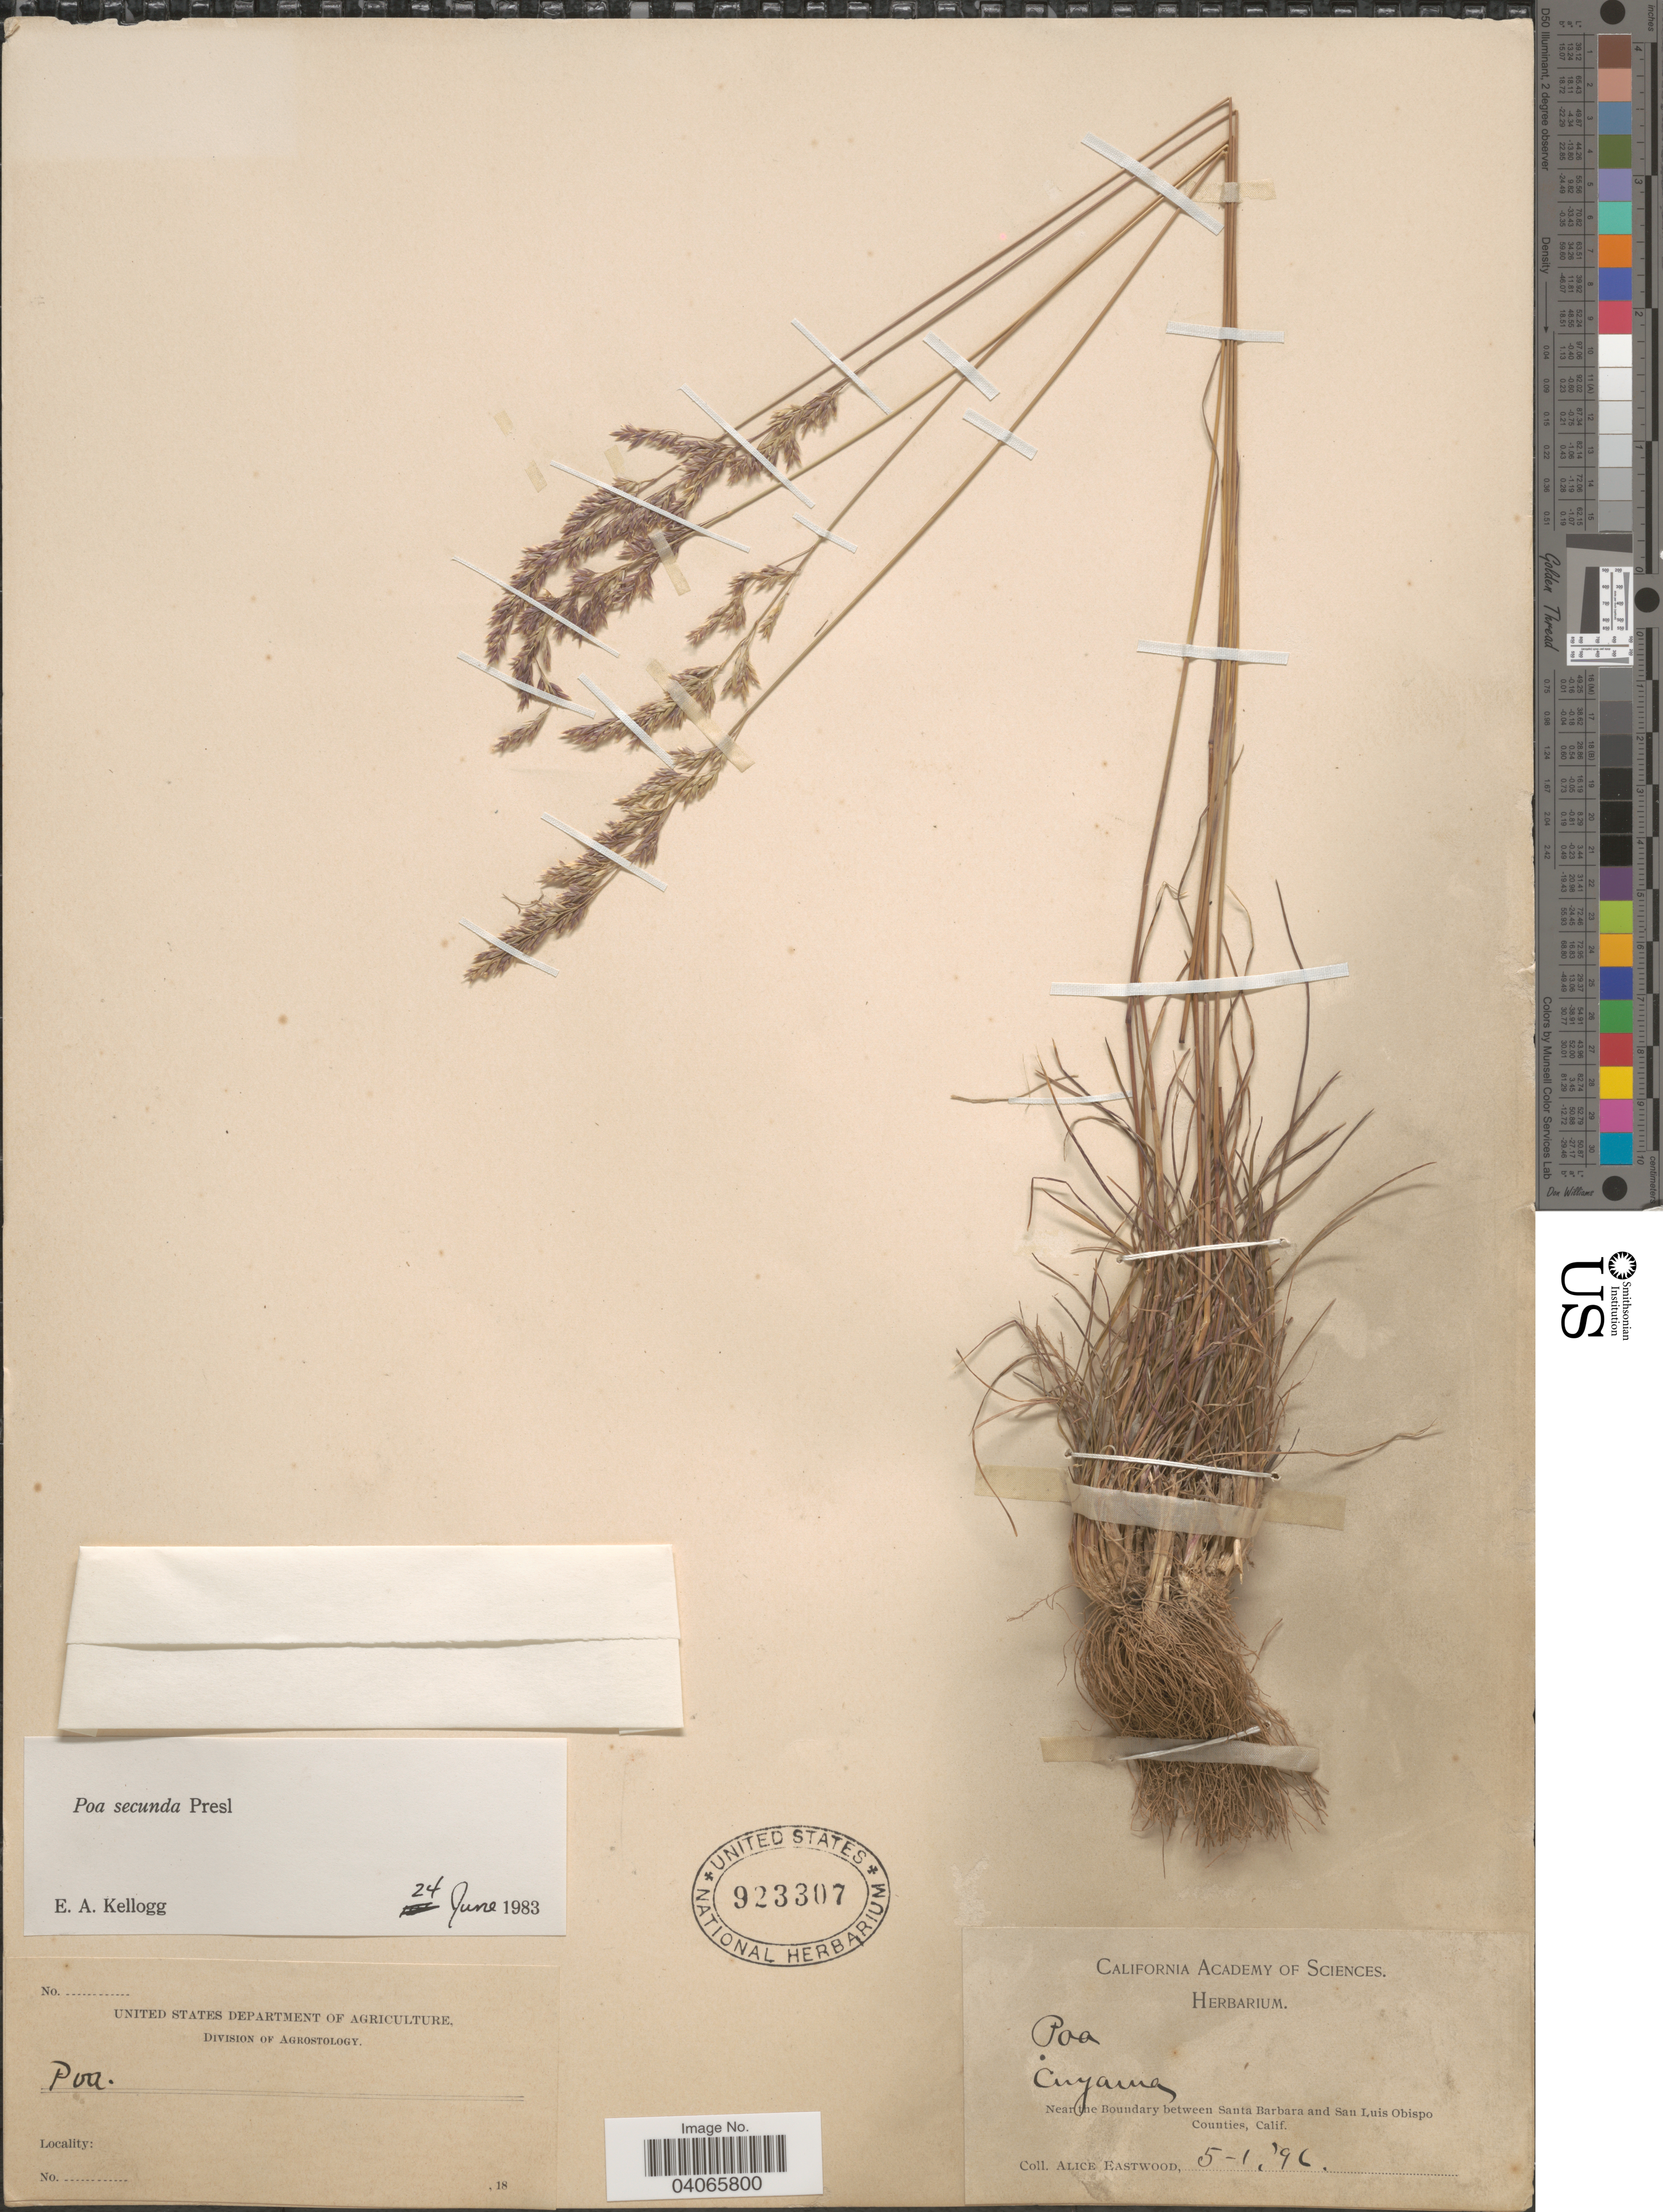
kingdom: Plantae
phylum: Tracheophyta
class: Liliopsida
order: Poales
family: Poaceae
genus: Poa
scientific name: Poa secunda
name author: J. Presl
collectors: A. Eastwood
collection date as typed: Transcribed d/m/y: 5/1/96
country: United States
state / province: California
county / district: Santa Barbara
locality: Cuyama. Near the Boundary between Santa Barbara and San Luis Obispo Counties.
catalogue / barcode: US 923307